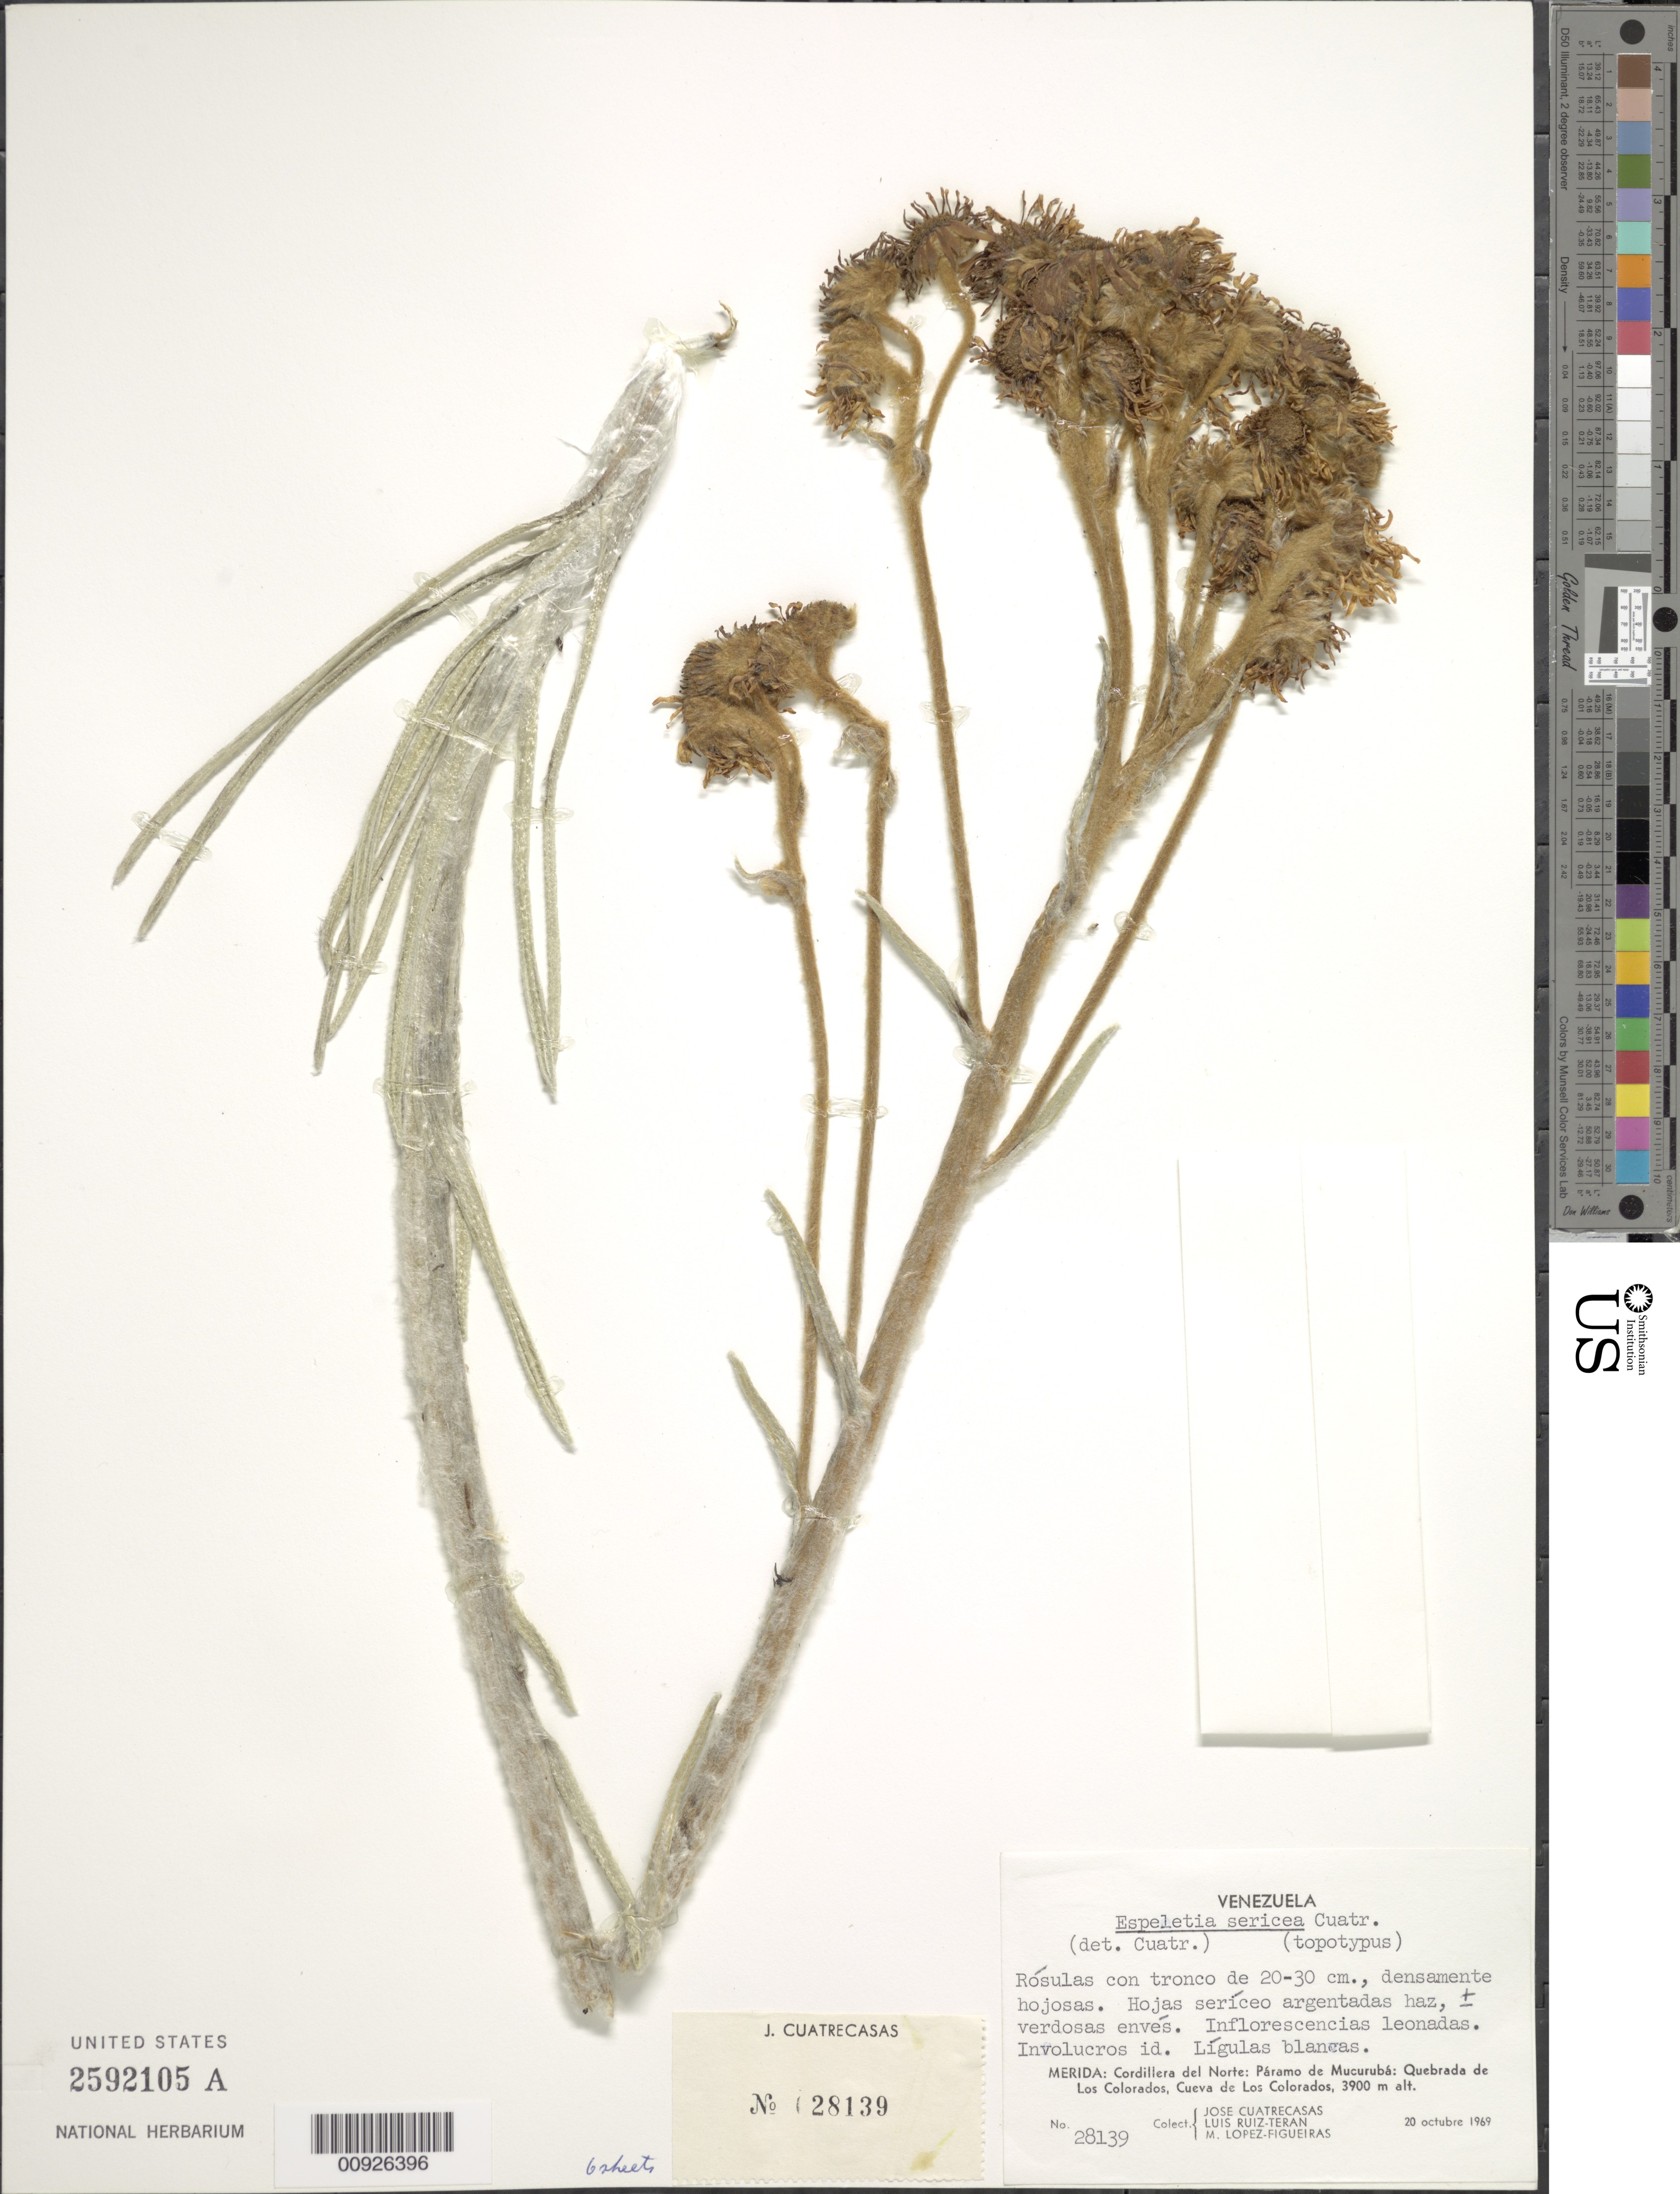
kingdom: Plantae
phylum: Tracheophyta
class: Magnoliopsida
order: Asterales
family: Asteraceae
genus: Espeletiopsis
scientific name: Espeletiopsis pannosa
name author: (Standl.) Cuatrec.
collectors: J. Cuatrecasas, L. E. Ruíz-Terán & M. López Figueiras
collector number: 28139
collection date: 1969-10-20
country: Venezuela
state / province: Mérida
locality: Páramo de Mucurubá. Cordillera del Norte, Quebrada Los Colorados, Cueva de Los Colorados.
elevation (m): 3900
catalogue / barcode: US 2592105A